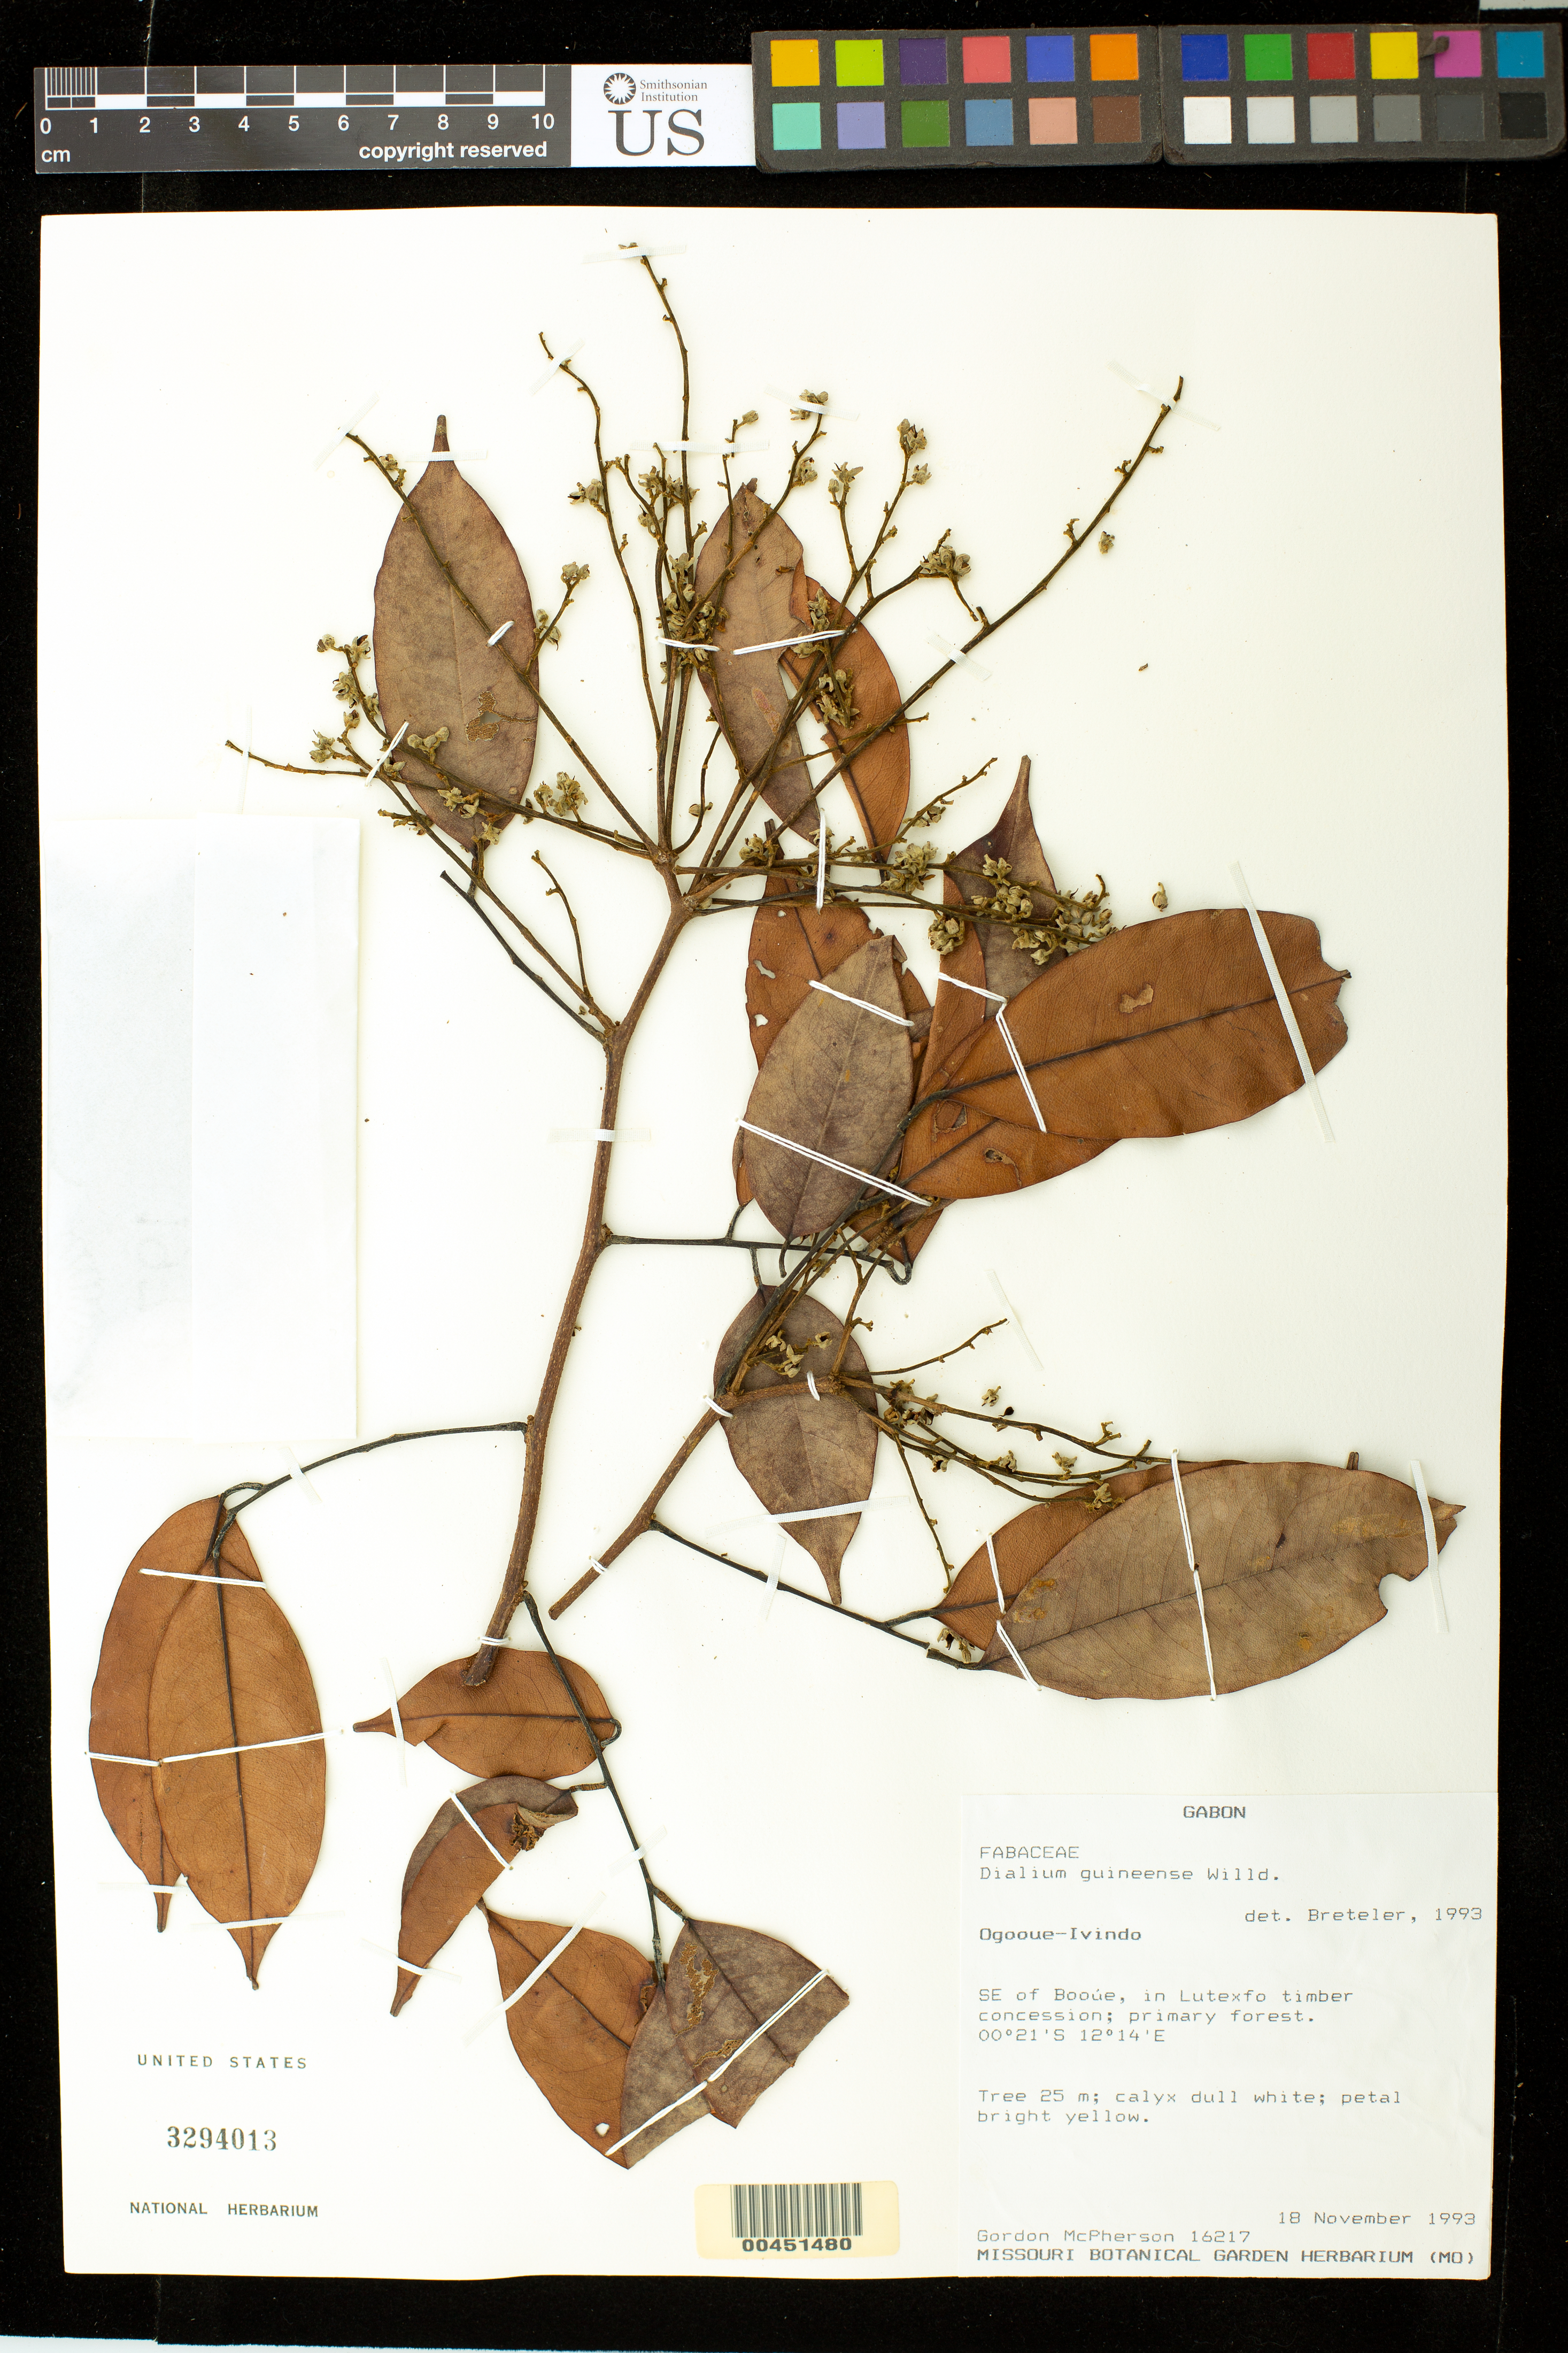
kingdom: Plantae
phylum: Tracheophyta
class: Magnoliopsida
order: Fabales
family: Fabaceae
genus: Dialium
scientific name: Dialium guianense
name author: (Aubl.) Sandwith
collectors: G. D. McPherson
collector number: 16217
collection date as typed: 18 Nov 1993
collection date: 1993-11-18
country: Gabon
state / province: Ogooué-ivindo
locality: SE of Booue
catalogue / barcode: US 3294013